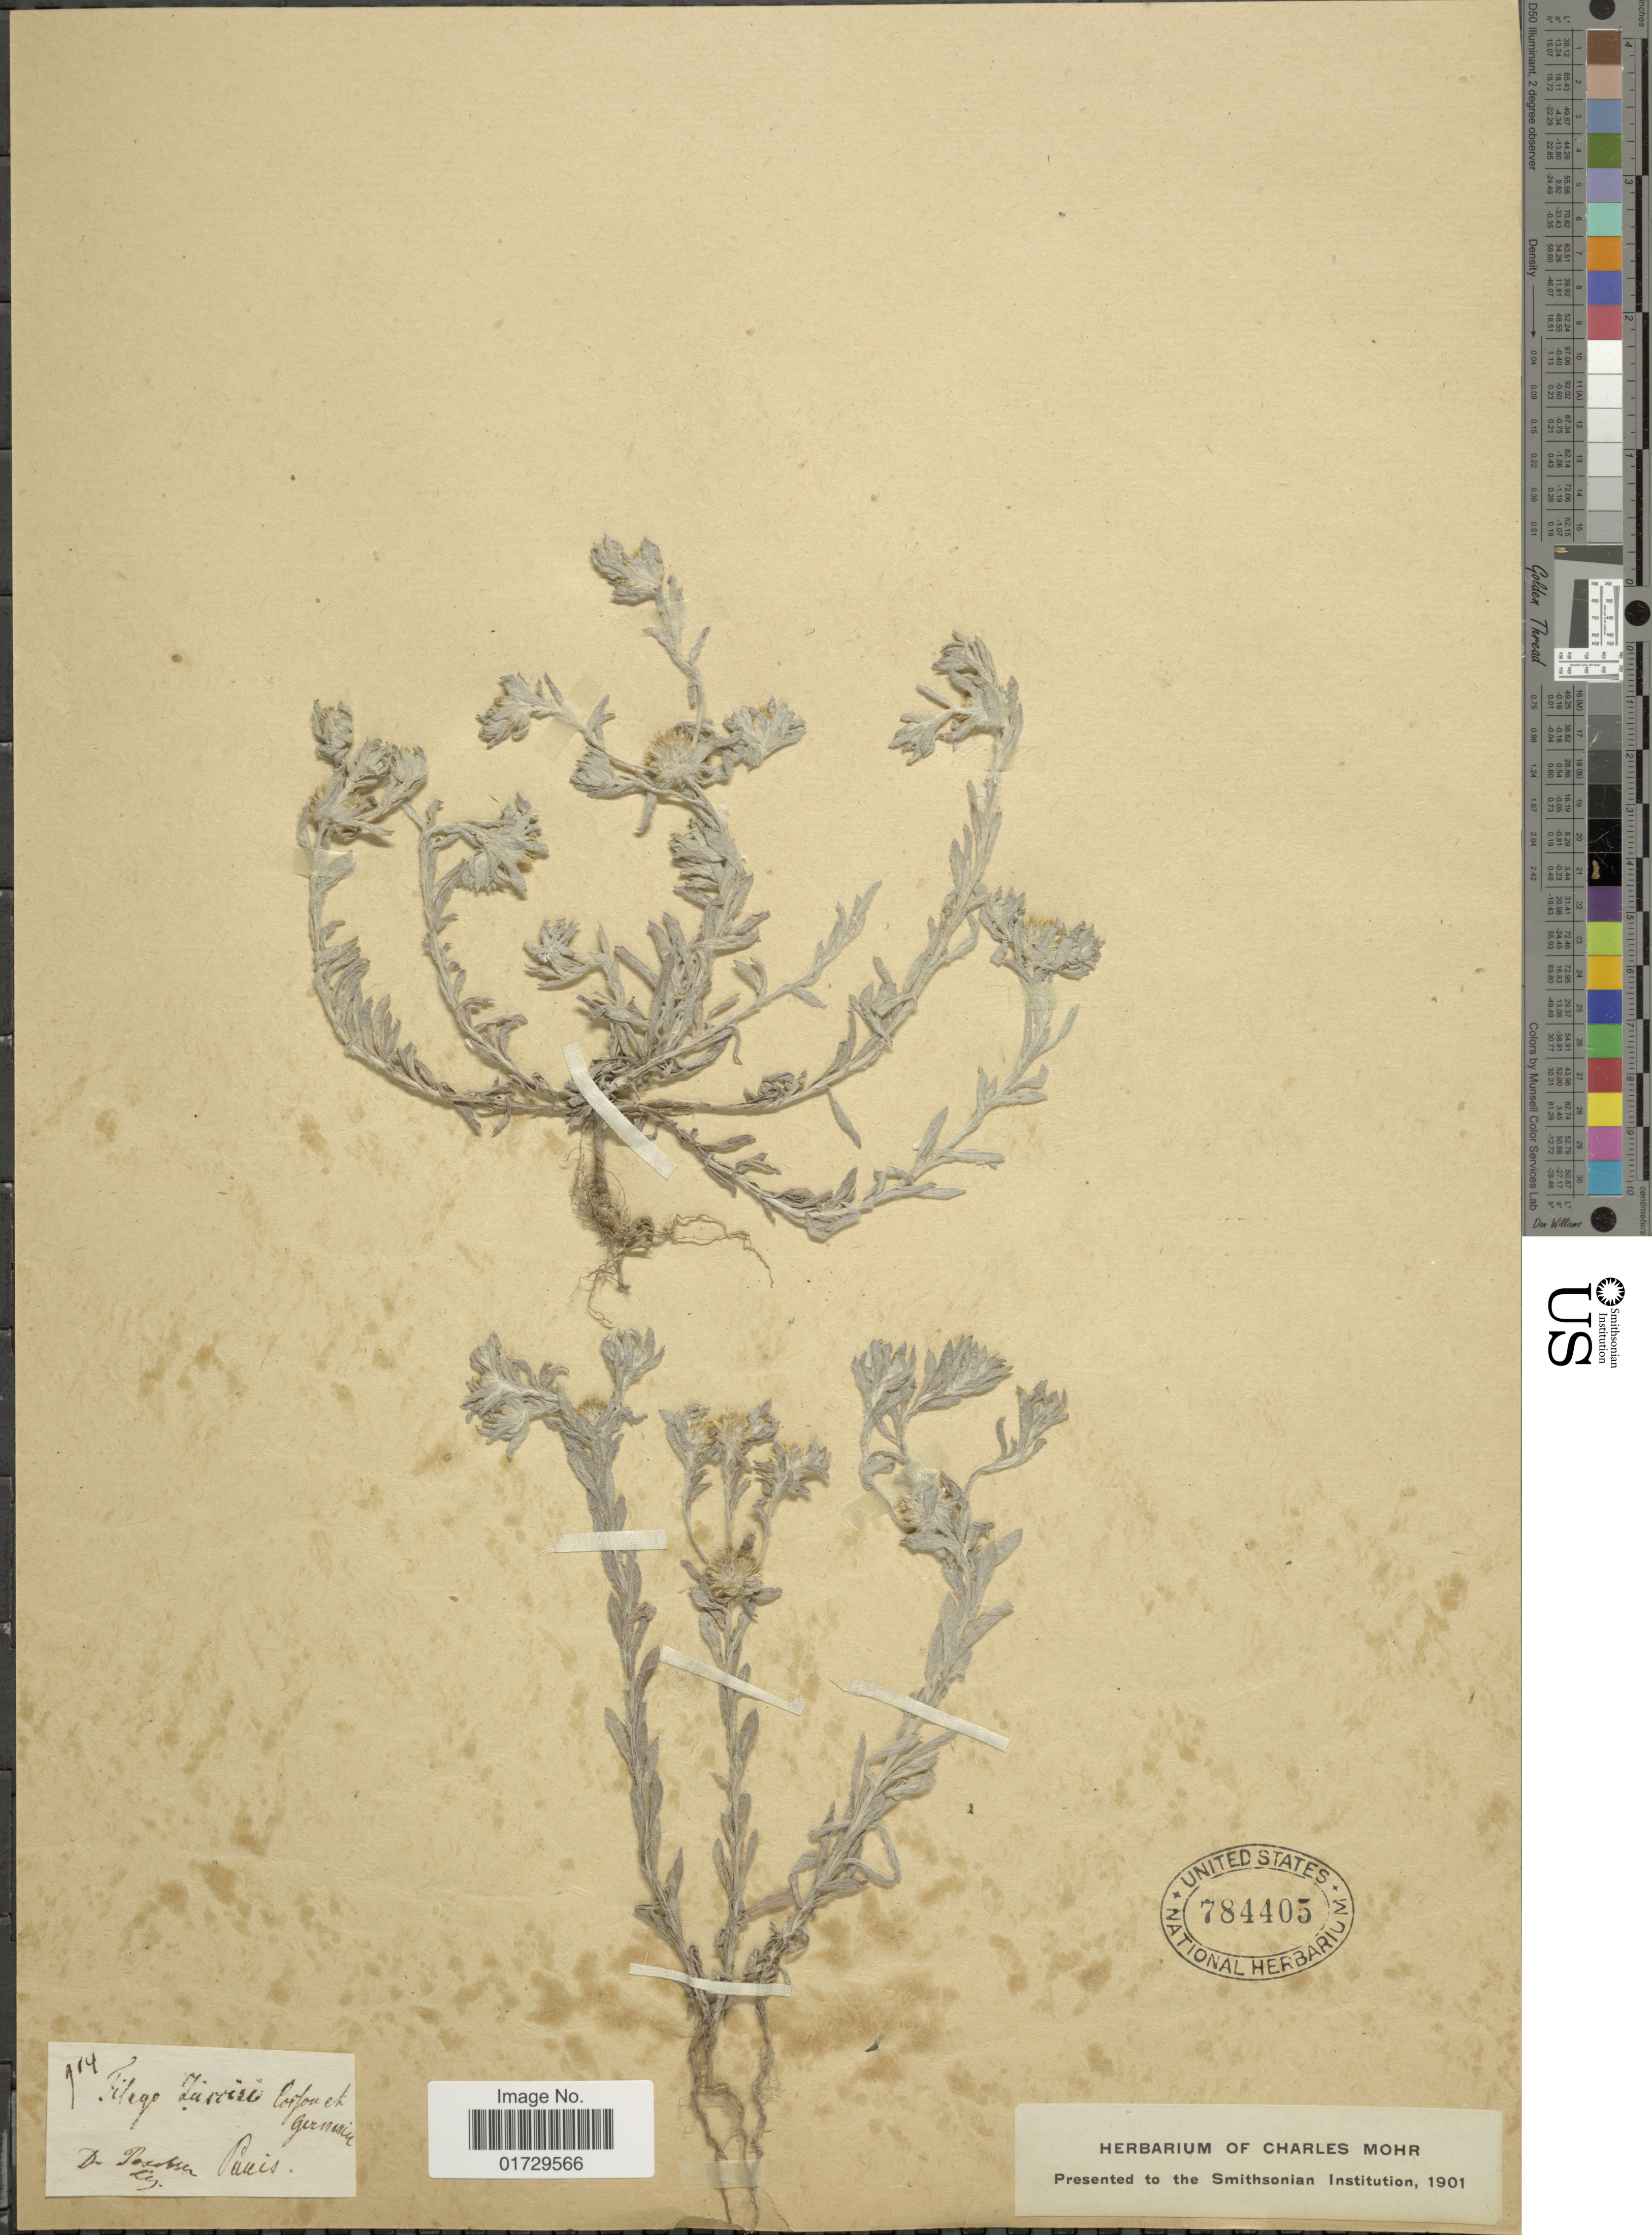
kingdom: Plantae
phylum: Tracheophyta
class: Magnoliopsida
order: Asterales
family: Asteraceae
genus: Filago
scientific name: Filago jussiaei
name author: Coss. & Germ.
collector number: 904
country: France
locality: Paris [?? interpreted]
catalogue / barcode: US 784405